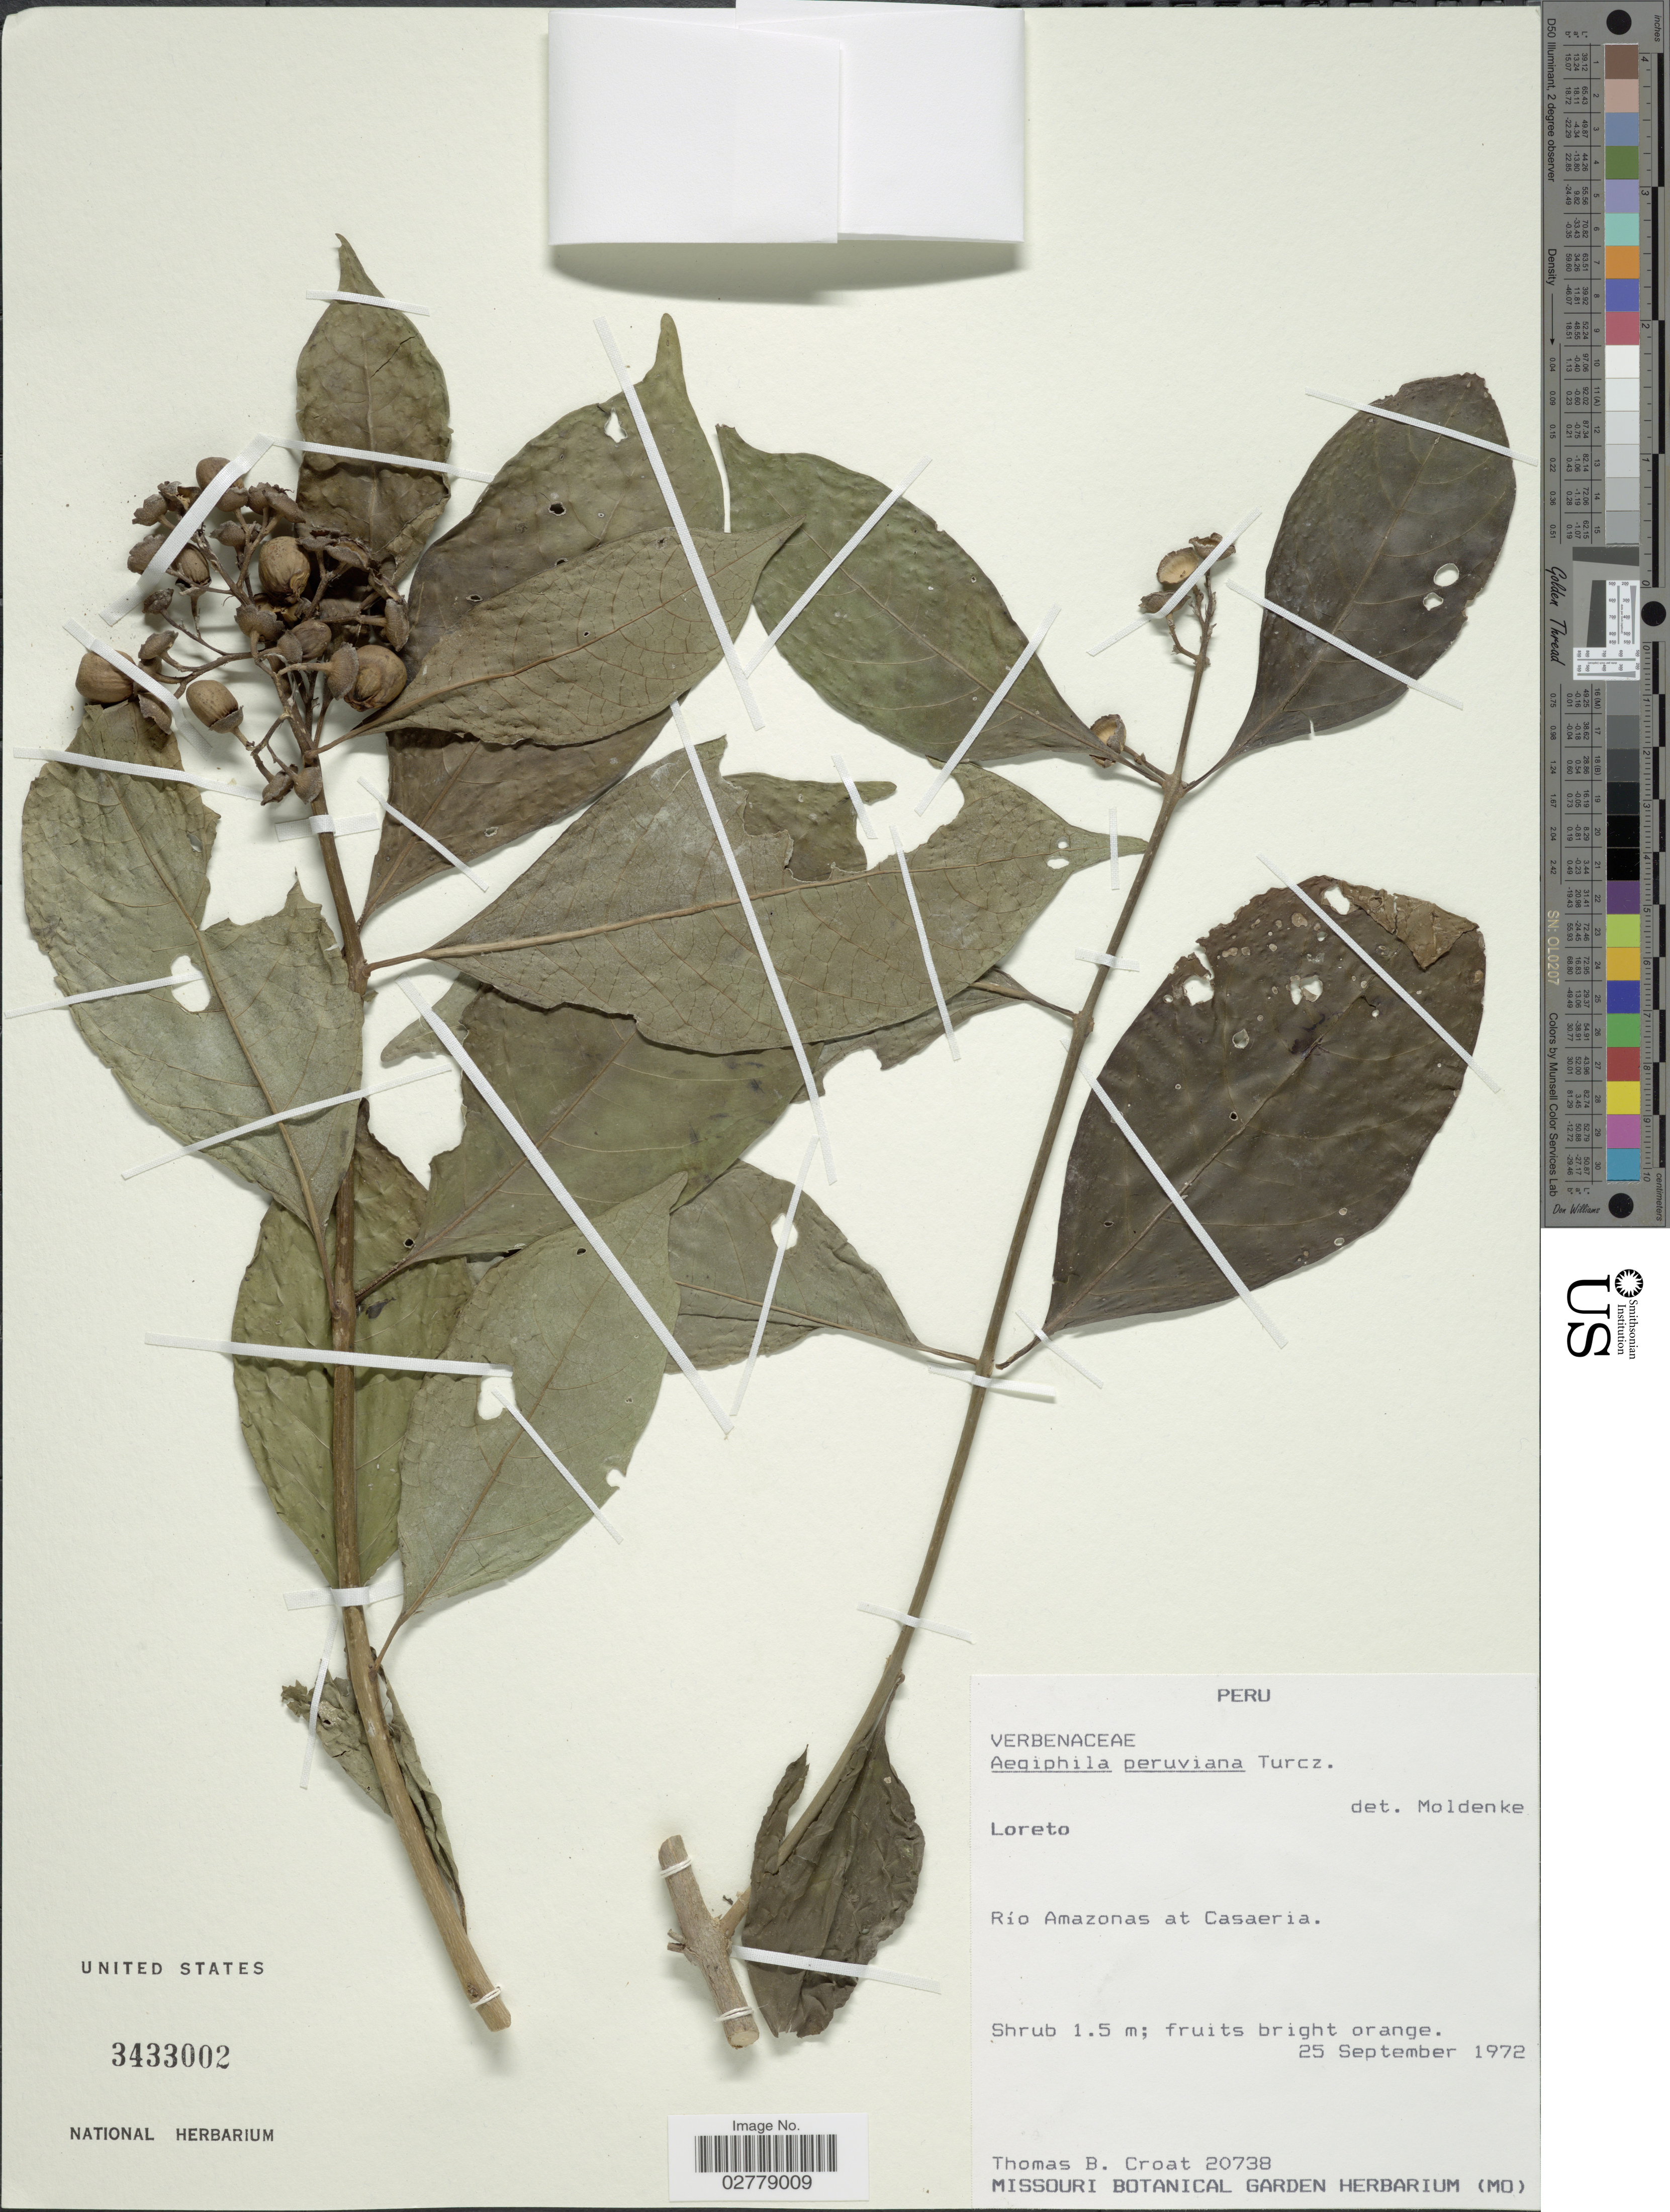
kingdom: Plantae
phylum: Tracheophyta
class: Magnoliopsida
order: Lamiales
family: Lamiaceae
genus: Aegiphila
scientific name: Aegiphila peruviana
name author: Turcz.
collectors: T. B. Croat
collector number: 20738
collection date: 1972-09-25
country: Peru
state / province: Loreto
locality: Río Amazonas at Casaeria.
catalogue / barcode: US 3433002